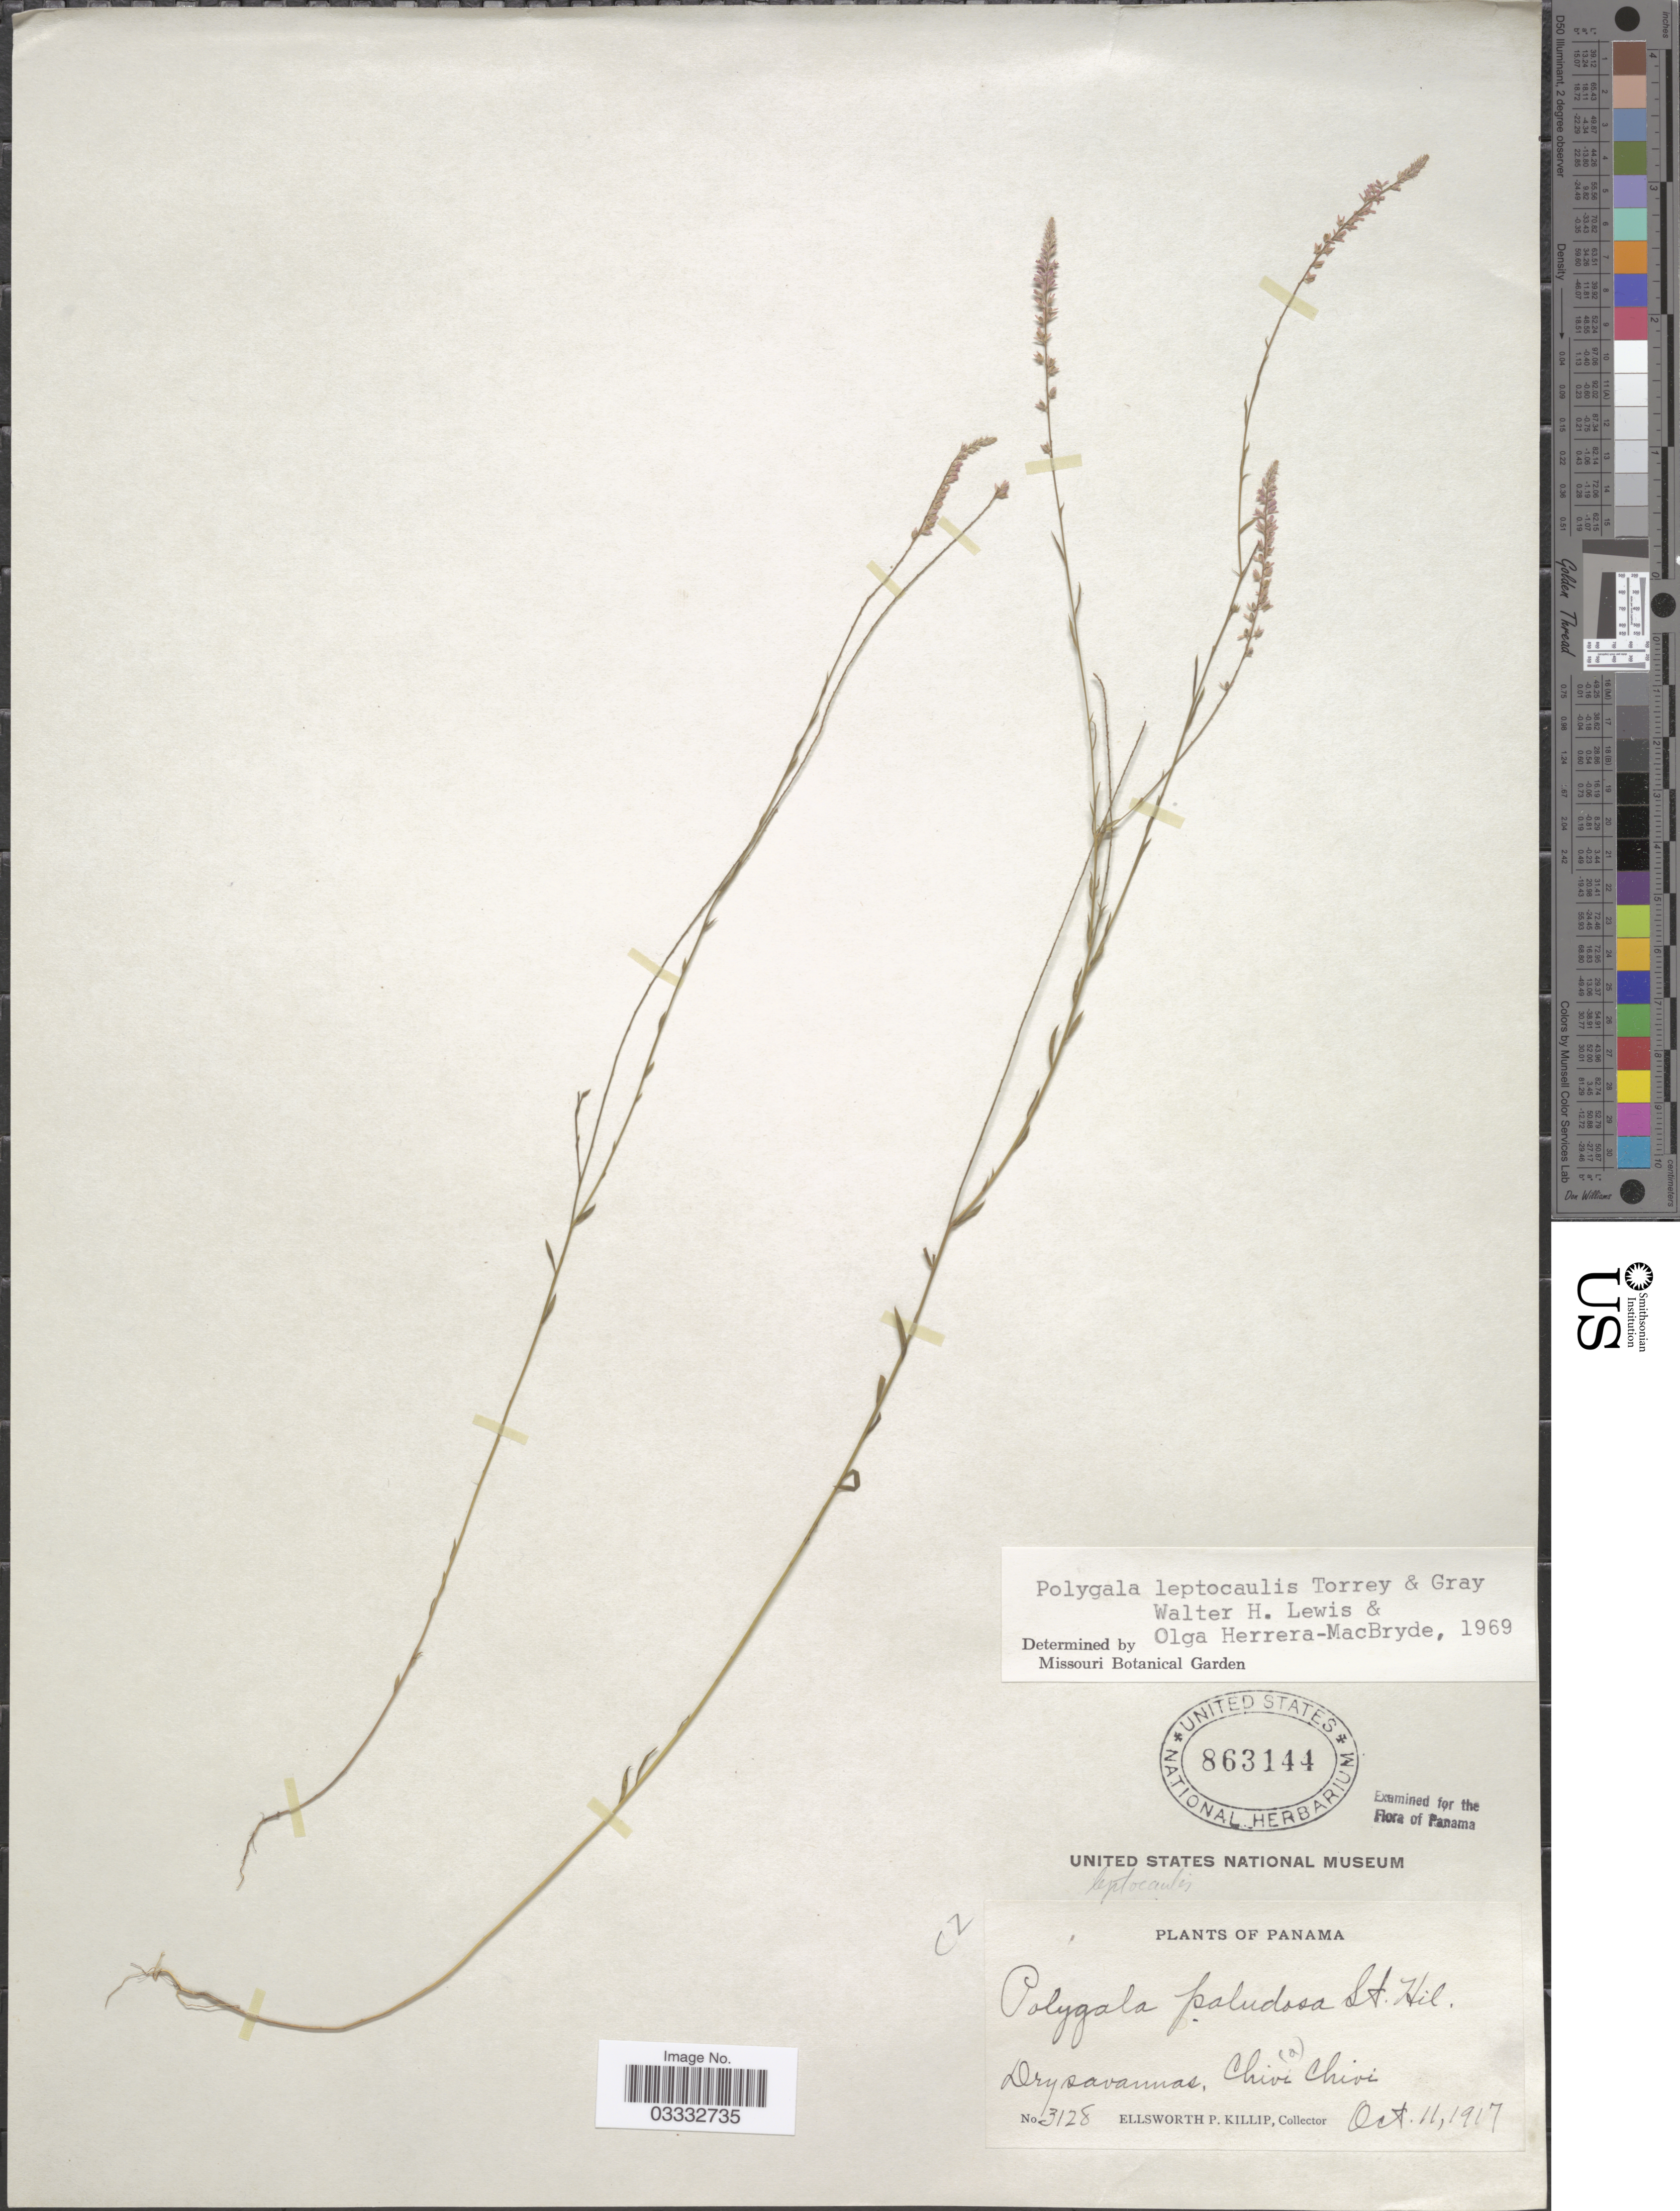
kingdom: Plantae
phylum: Tracheophyta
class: Magnoliopsida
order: Fabales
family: Polygalaceae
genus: Polygala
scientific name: Polygala leptocaulis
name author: Torr. & A. Gray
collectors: E. P. Killip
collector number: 3128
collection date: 1917-10-11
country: Panama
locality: Chivi Chivi.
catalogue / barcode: US 863144